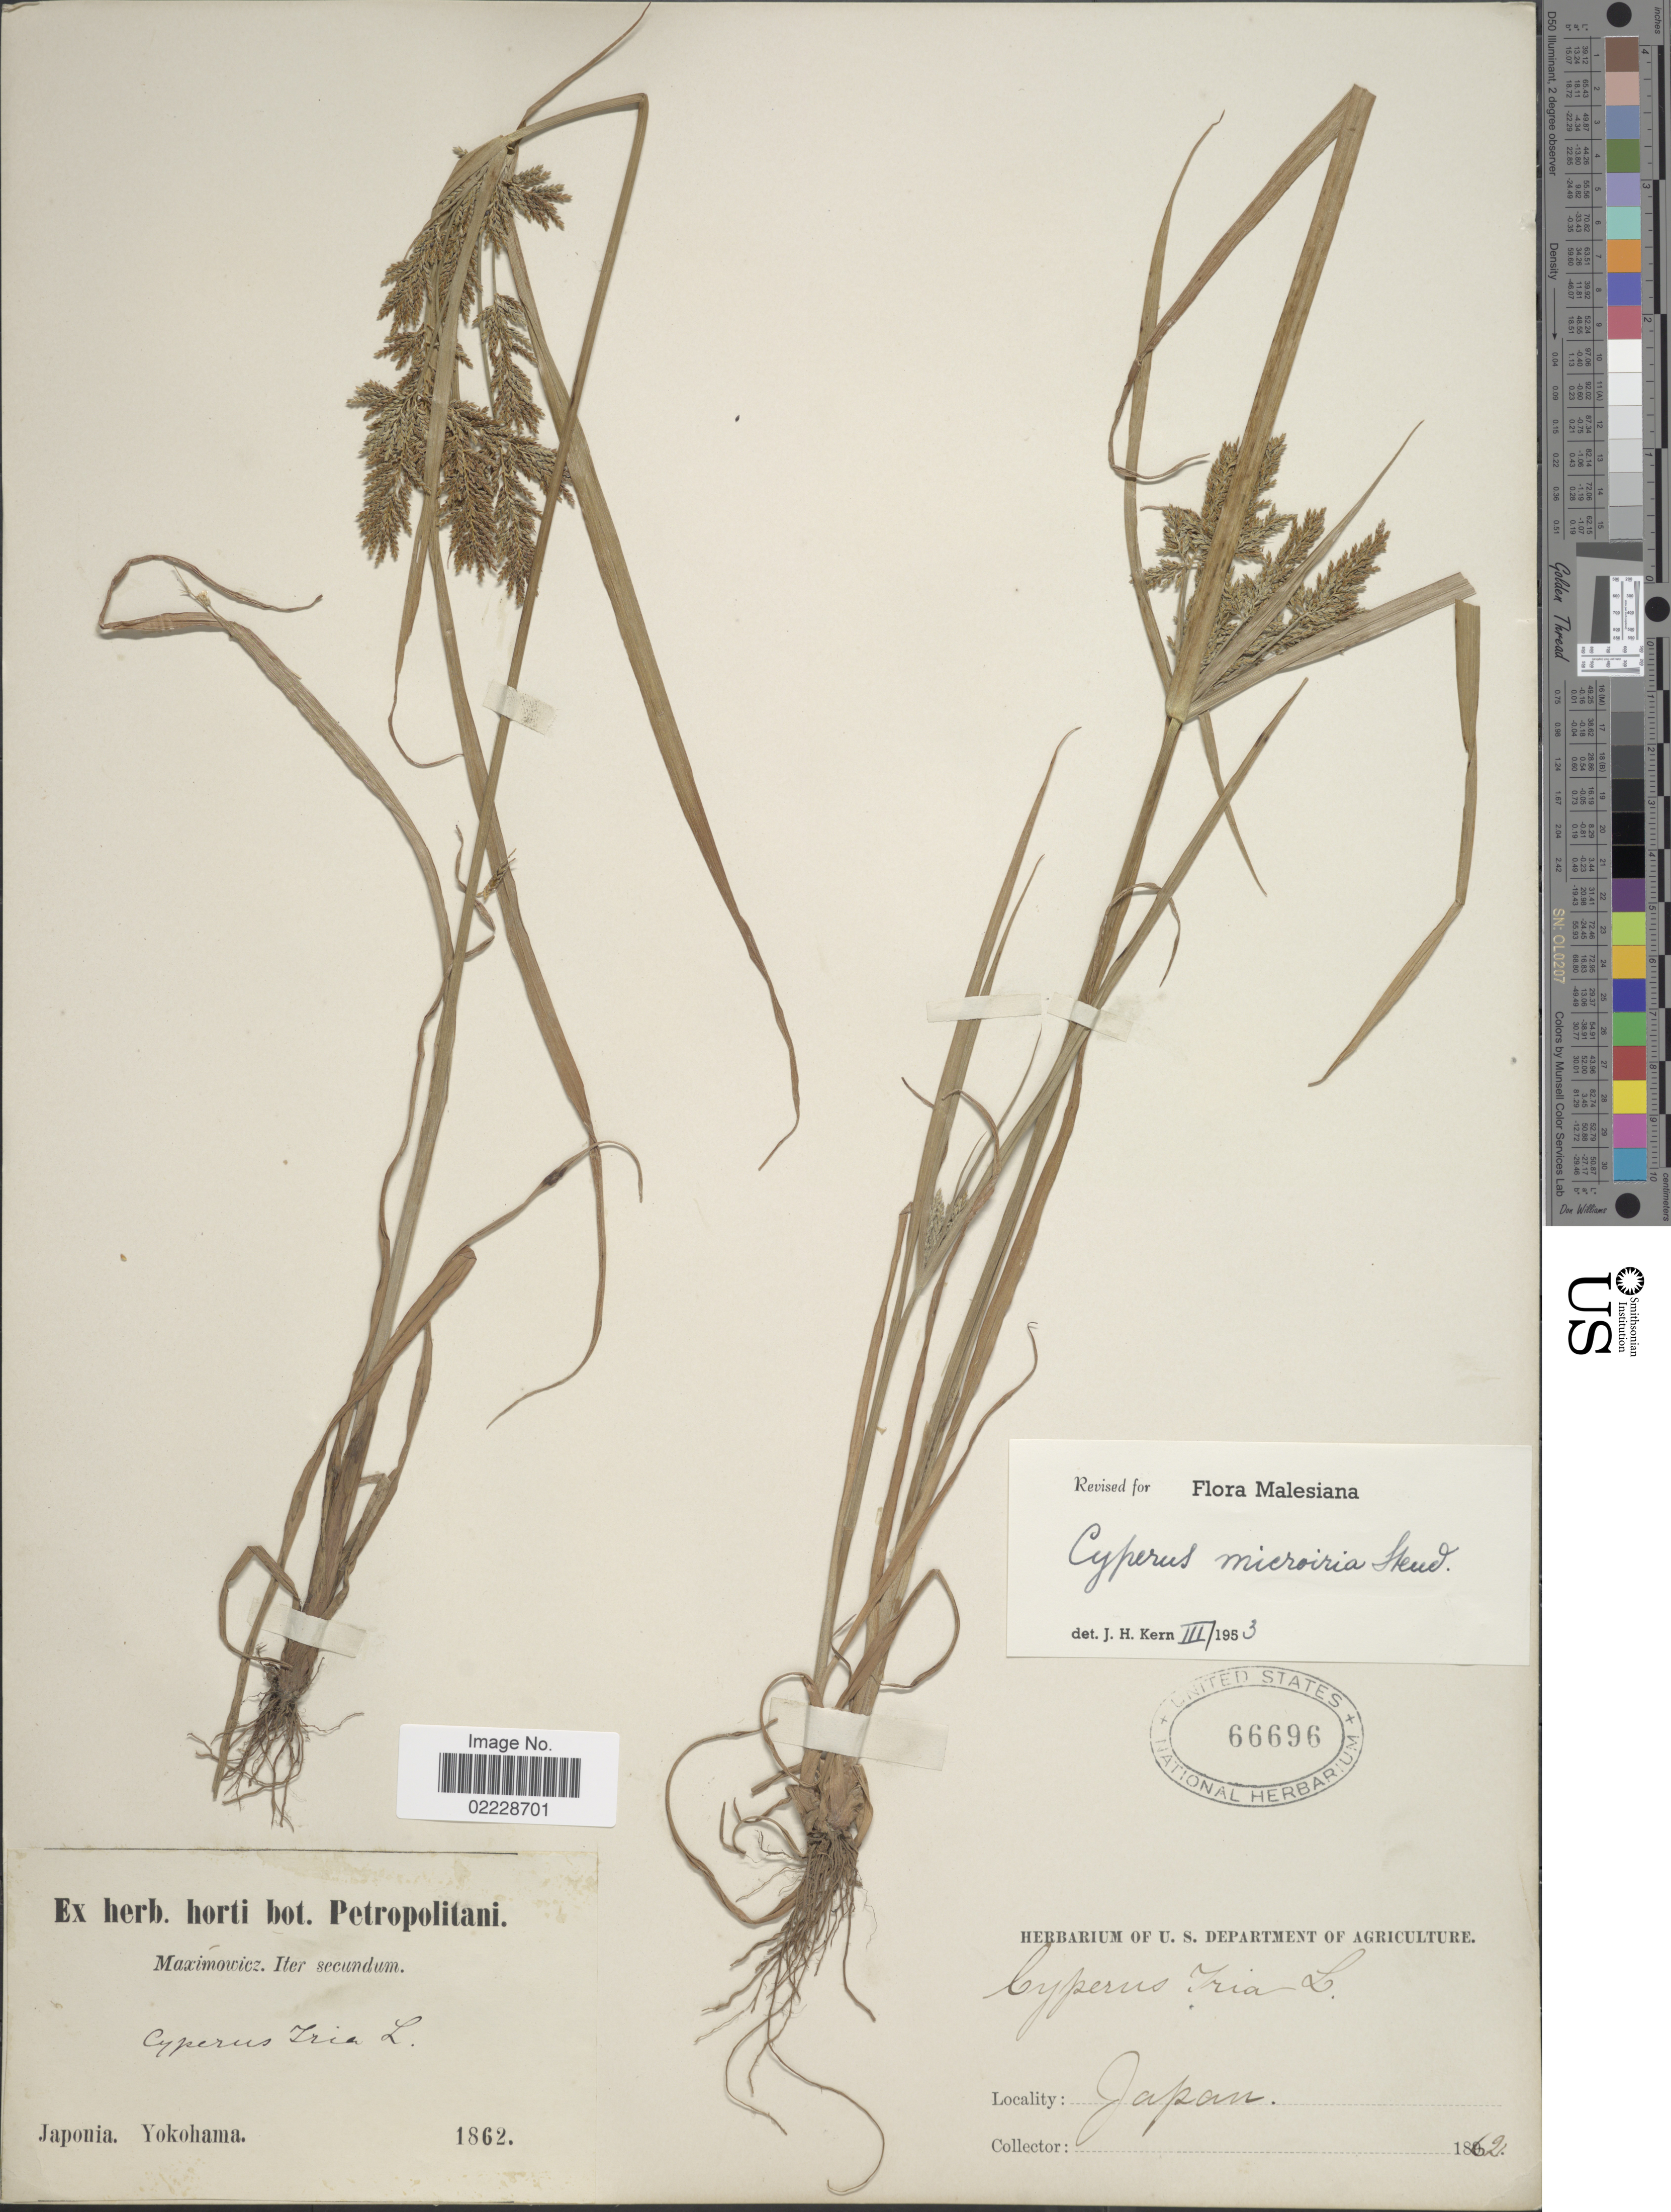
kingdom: Plantae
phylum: Tracheophyta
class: Liliopsida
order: Poales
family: Cyperaceae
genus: Cyperus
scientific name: Cyperus microiria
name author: Steud.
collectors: Maximowicz, --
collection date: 1862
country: Japan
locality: Yokohama, Iter secundum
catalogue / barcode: US 66696